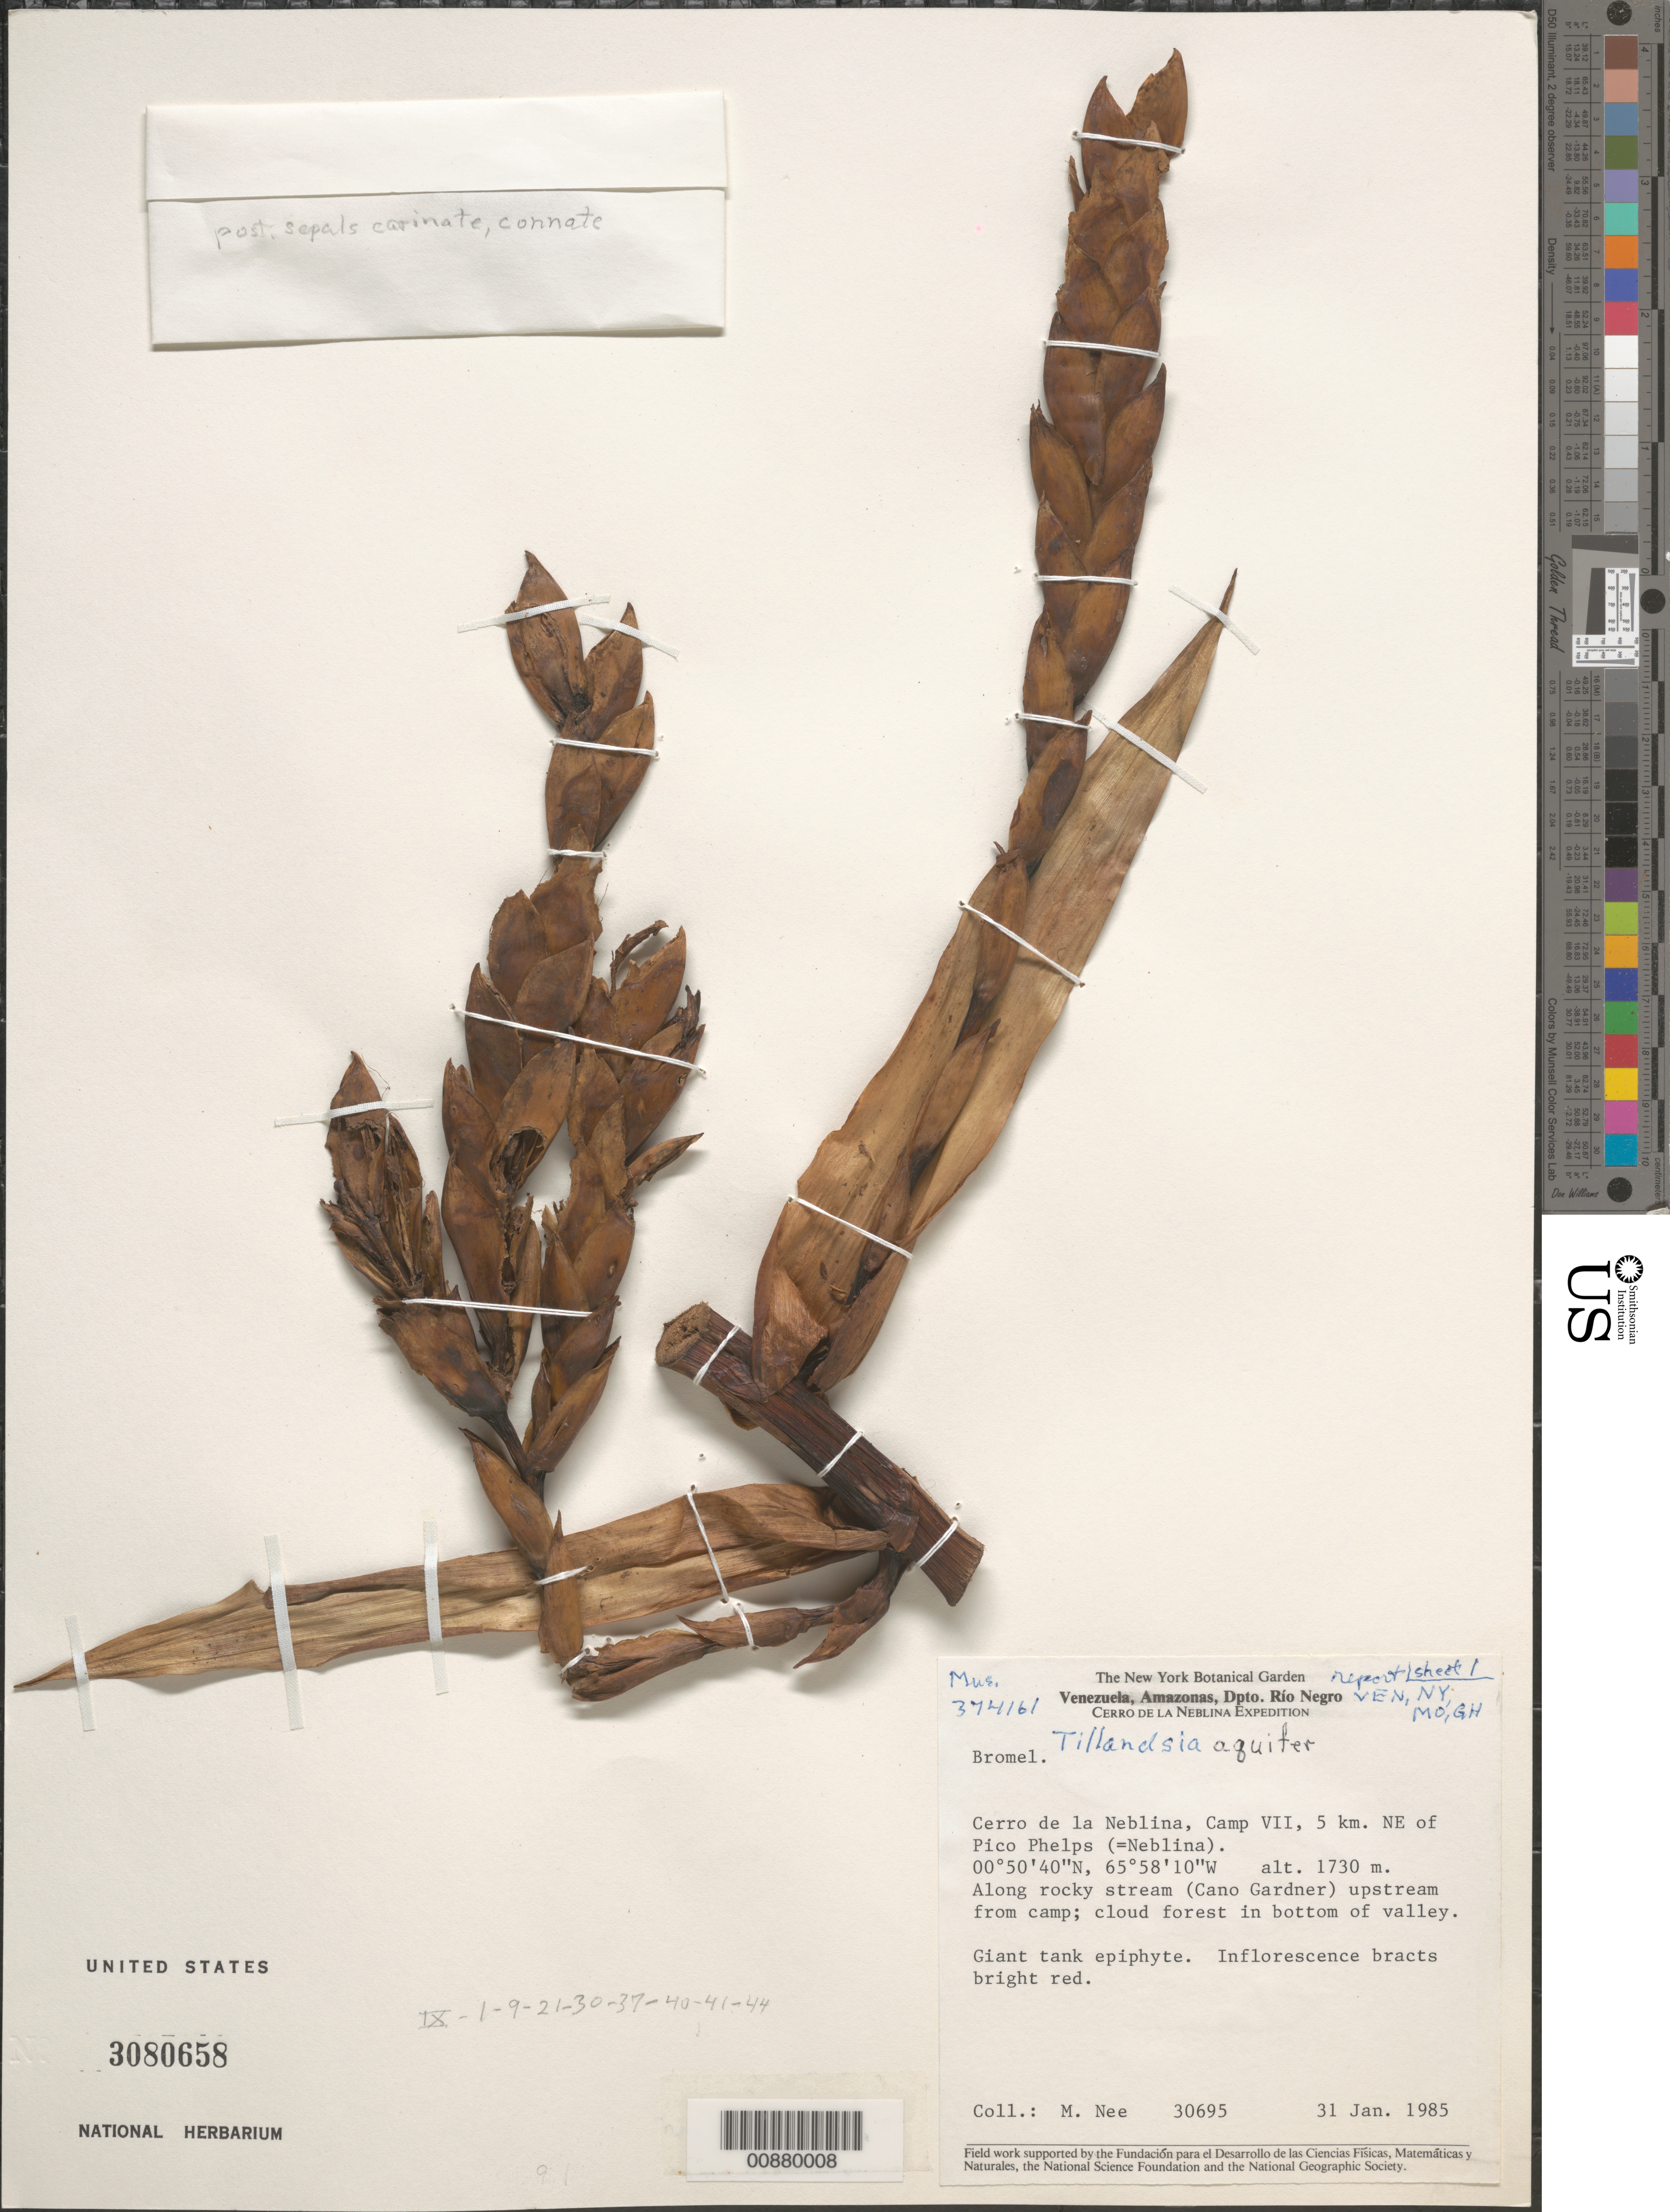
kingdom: Plantae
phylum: Tracheophyta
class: Liliopsida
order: Poales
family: Bromeliaceae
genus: Tillandsia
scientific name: Tillandsia aquifer L.B. Sm., ined.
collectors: M. Nee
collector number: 30695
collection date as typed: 31-Jan-85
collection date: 1985-01-31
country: Venezuela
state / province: Amazonas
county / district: Río Negro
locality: Cerro de la Neblina, Camp VII, 5 km NE of Pico Phelps; along Caño Gardner, upstream from camp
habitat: Along rocky stream; cloud forest in bottom of valley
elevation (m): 1730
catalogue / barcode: US 3080658